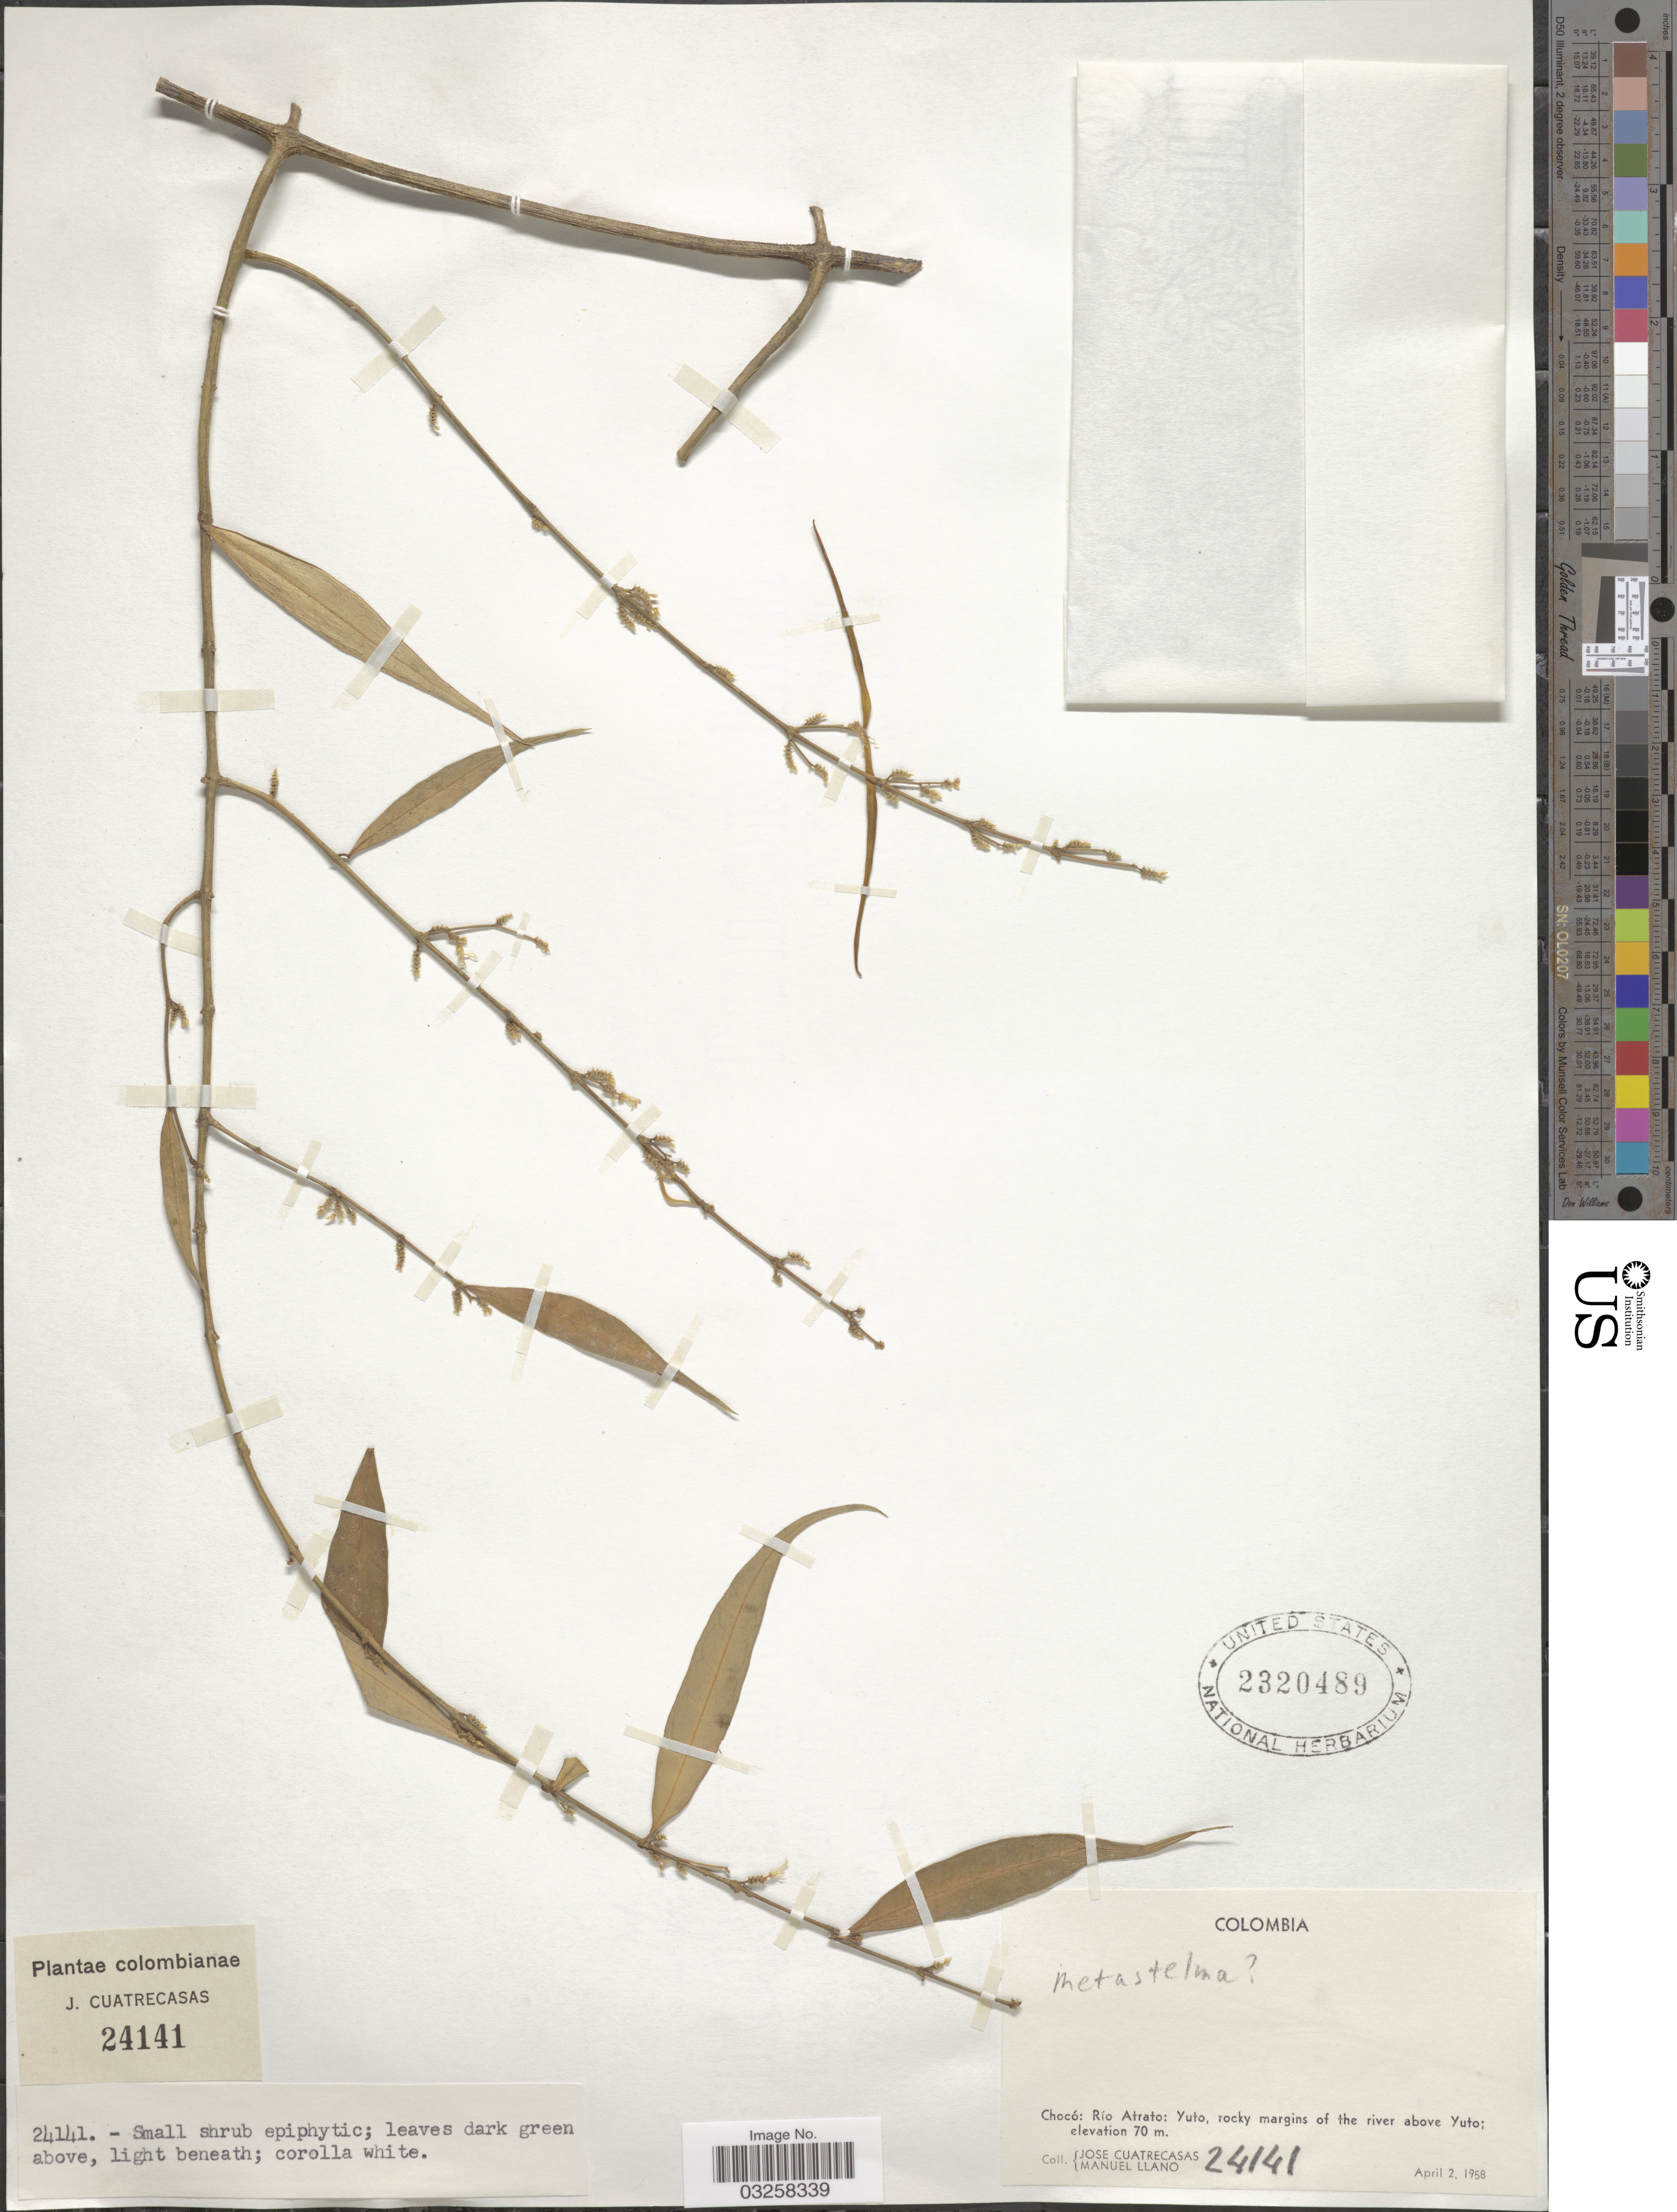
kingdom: Plantae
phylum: Tracheophyta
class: Magnoliopsida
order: Gentianales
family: Apocynaceae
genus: Tassadia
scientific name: Tassadia sp.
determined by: Liede-Schumann, Sigrid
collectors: J. Cuatrecasas & M. Llano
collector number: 24141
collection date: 1958-04-02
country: Colombia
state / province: Chocó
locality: Río Atrato: Yuto, rocky margins of the river above Yuto.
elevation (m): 70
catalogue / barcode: US 2320489